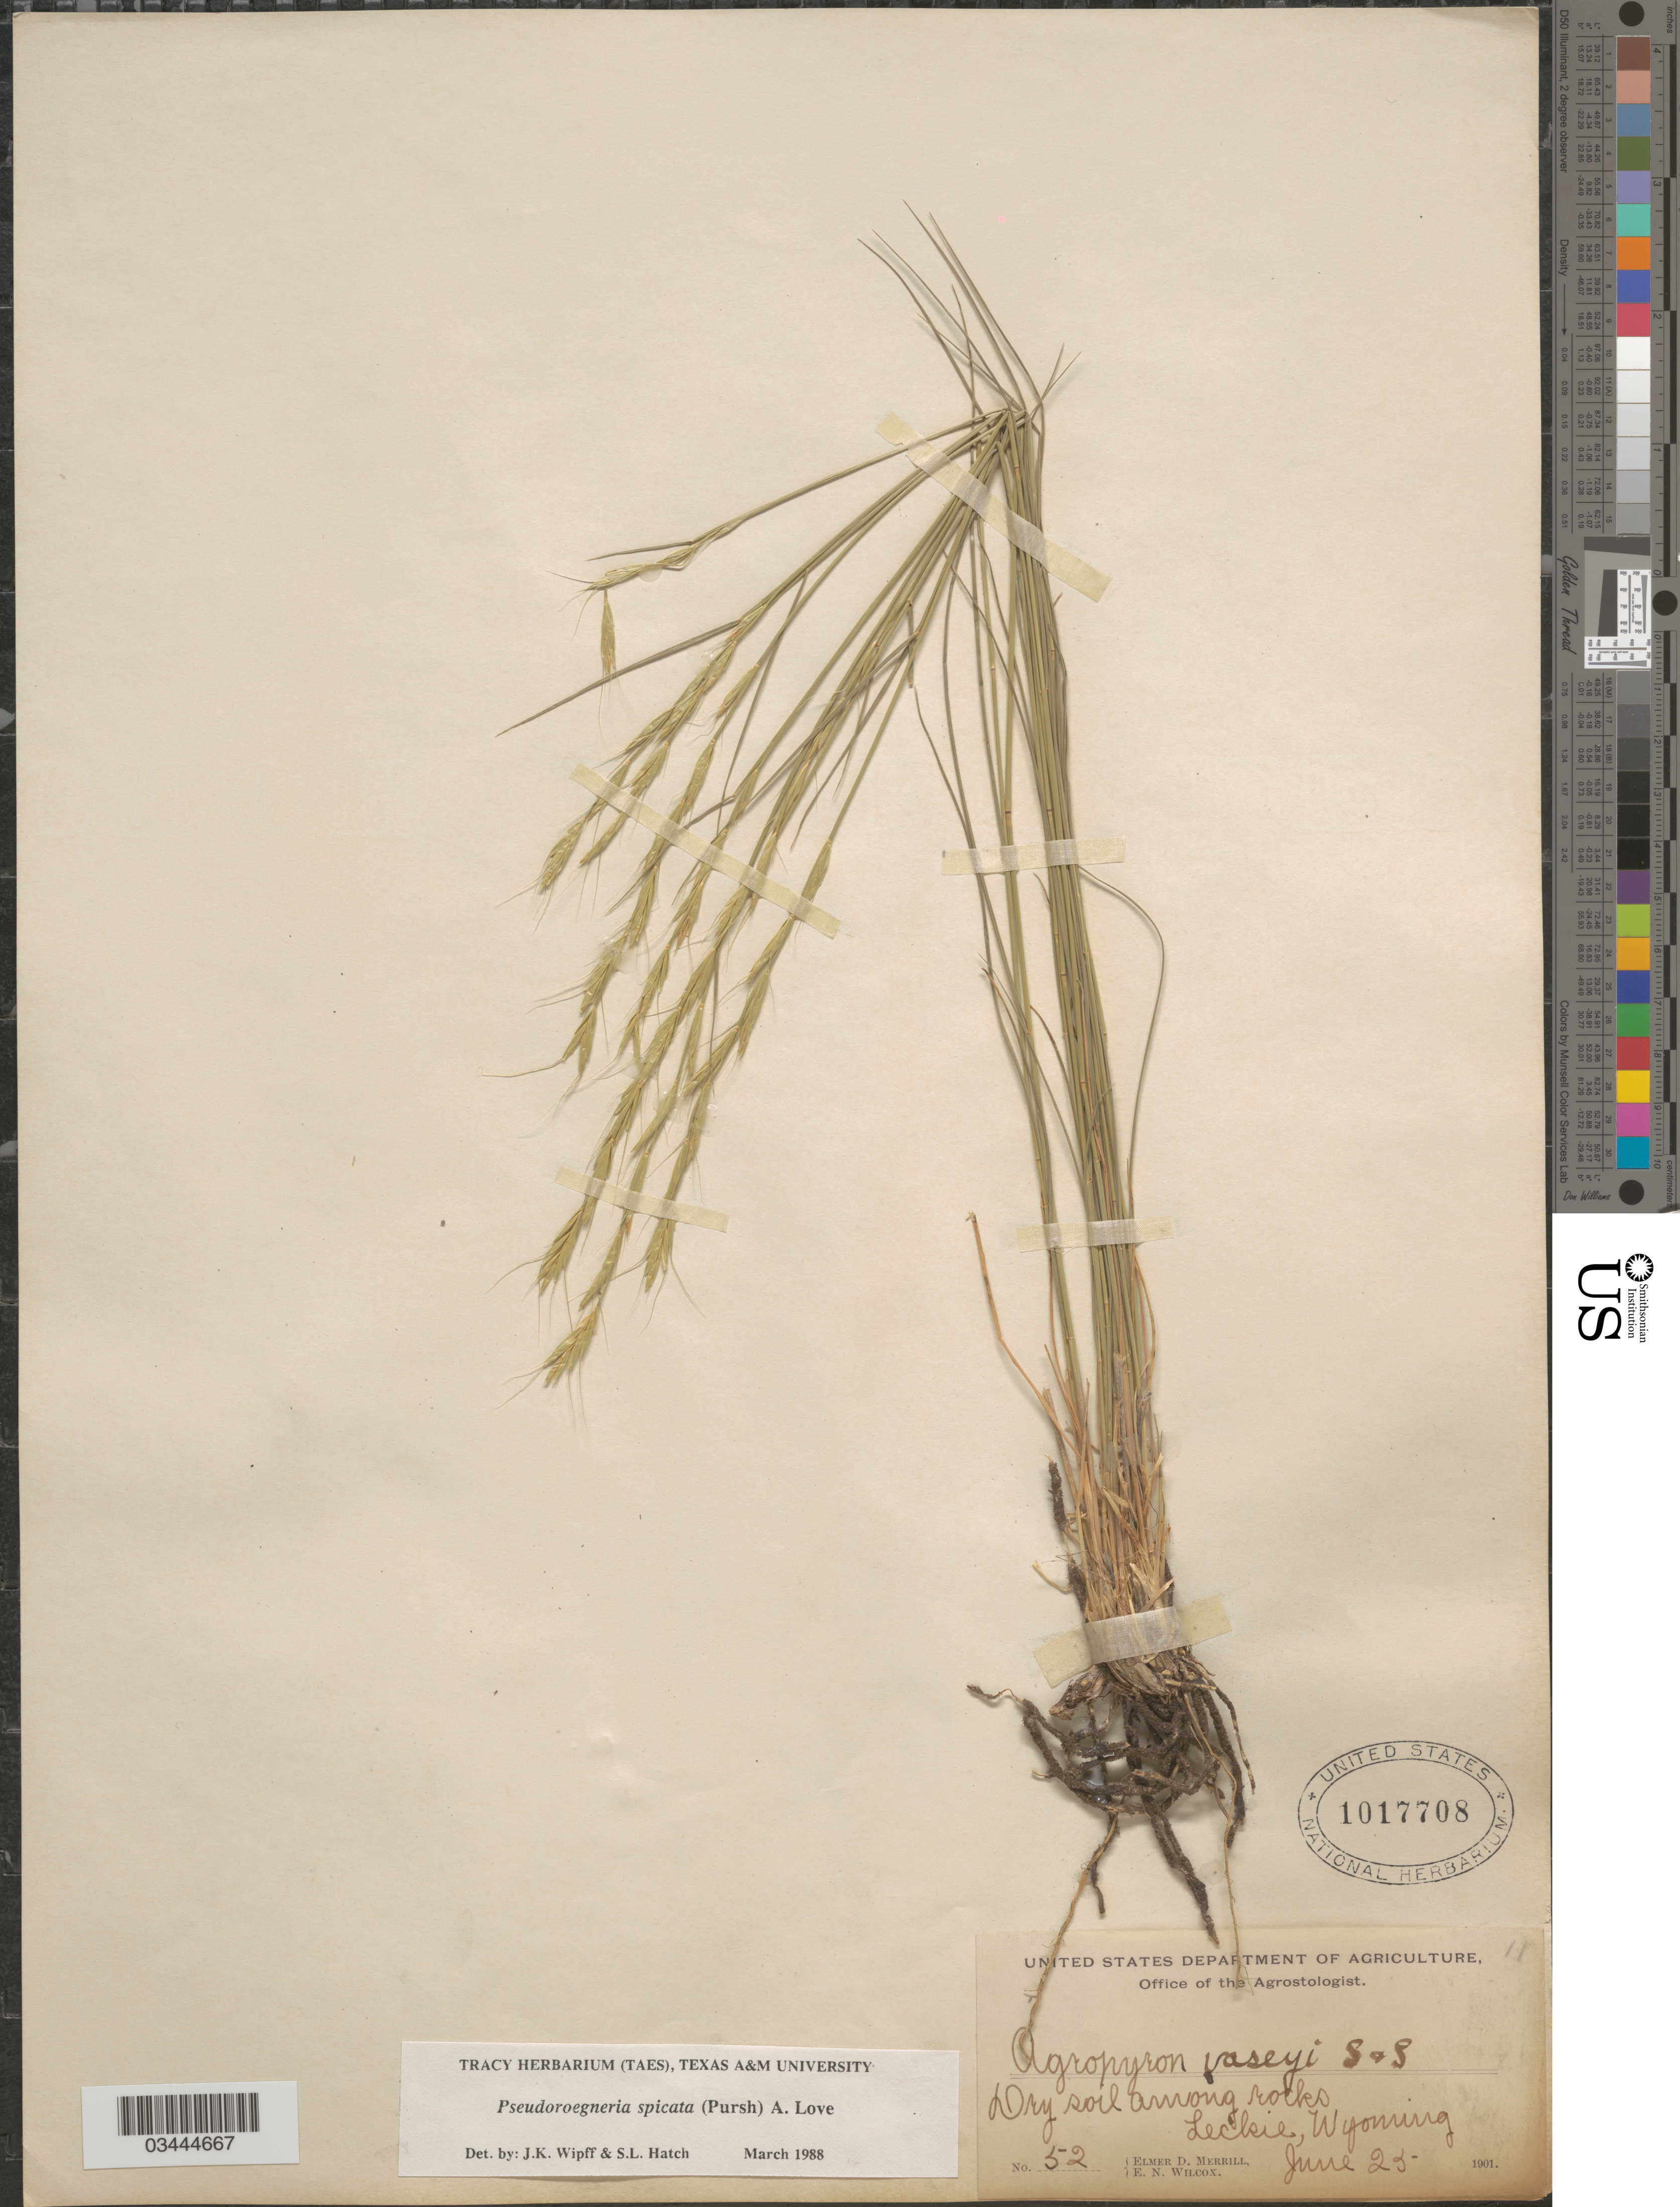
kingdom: Plantae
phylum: Tracheophyta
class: Liliopsida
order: Poales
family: Poaceae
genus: Pseudoroegneria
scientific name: Pseudoroegneria spicata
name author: (Pursh) Á. Löve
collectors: E. D. Merrill & E. Wilcox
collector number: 52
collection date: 1901-06-25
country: United States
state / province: Wyoming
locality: Leckie.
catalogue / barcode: US 1017708